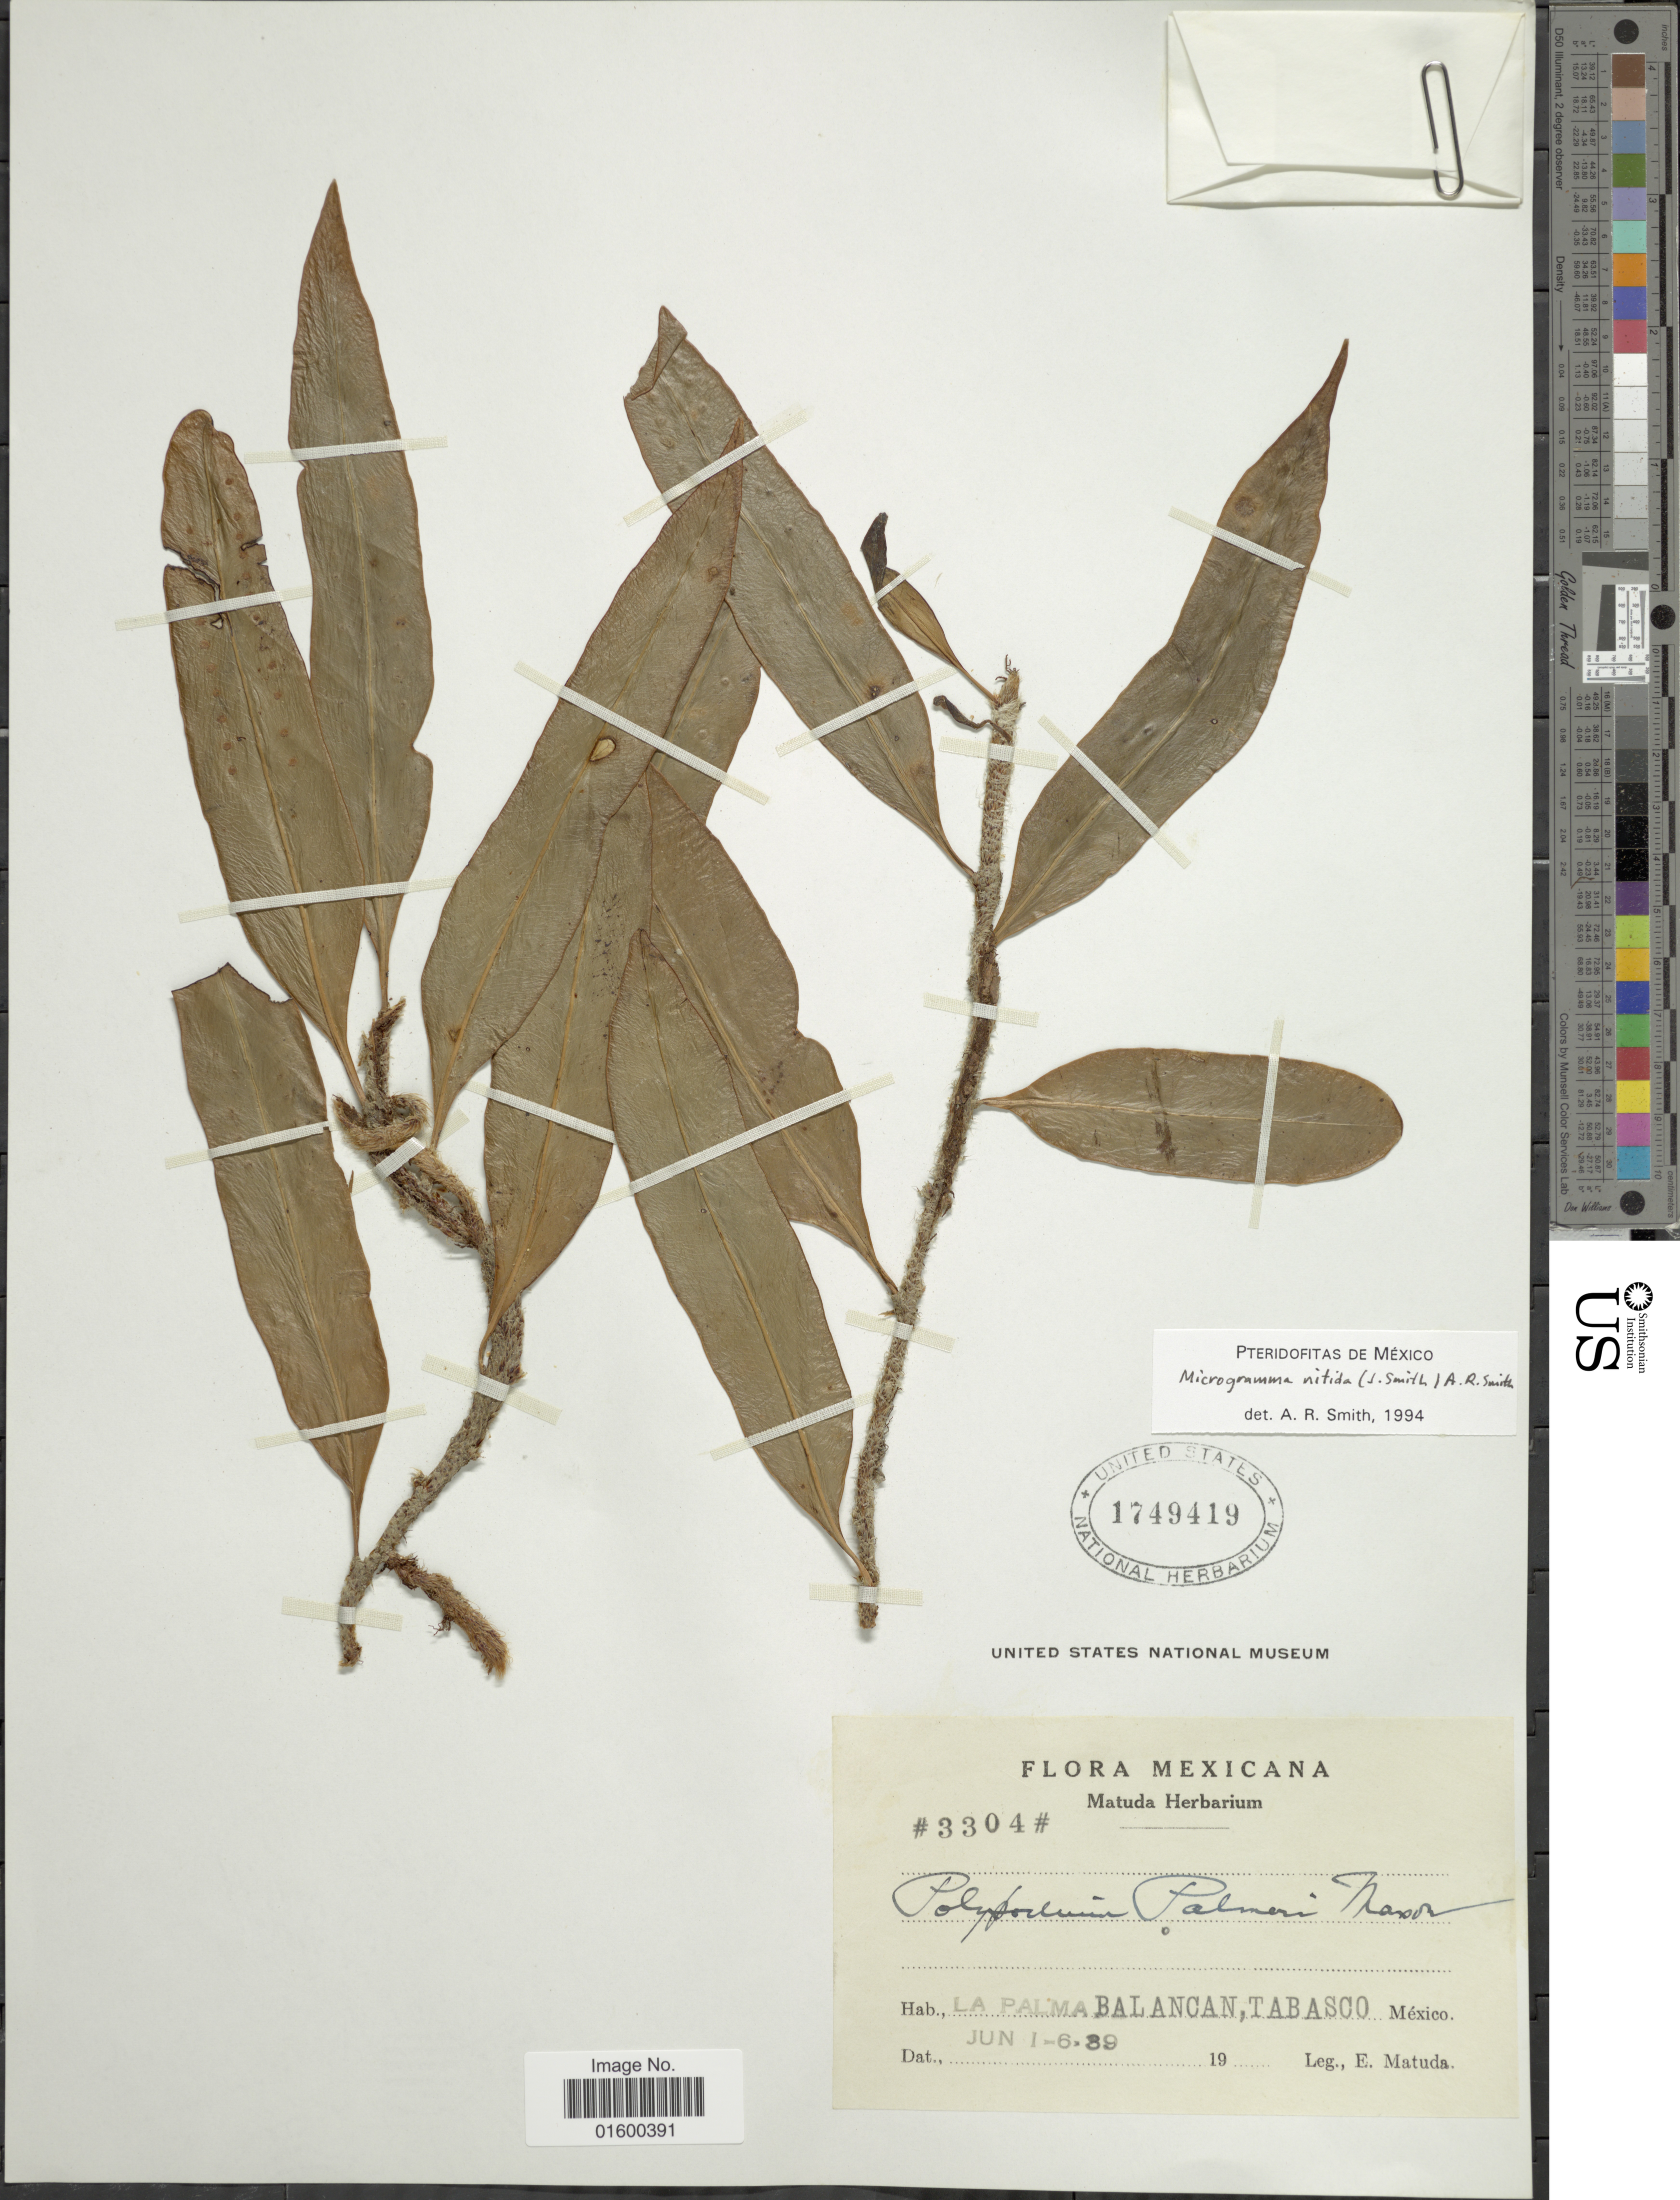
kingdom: Plantae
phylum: Tracheophyta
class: Polypodiopsida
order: Polypodiales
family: Polypodiaceae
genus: Microgramma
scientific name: Microgramma nitida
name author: (J. Sm.) A.R. Sm.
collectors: E. Matuda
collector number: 3304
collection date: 1939-06-01/1939-06-06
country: Mexico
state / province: Tabasco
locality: Mexicana, La Palma, Balancan, Tabasco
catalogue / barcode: US 1749419